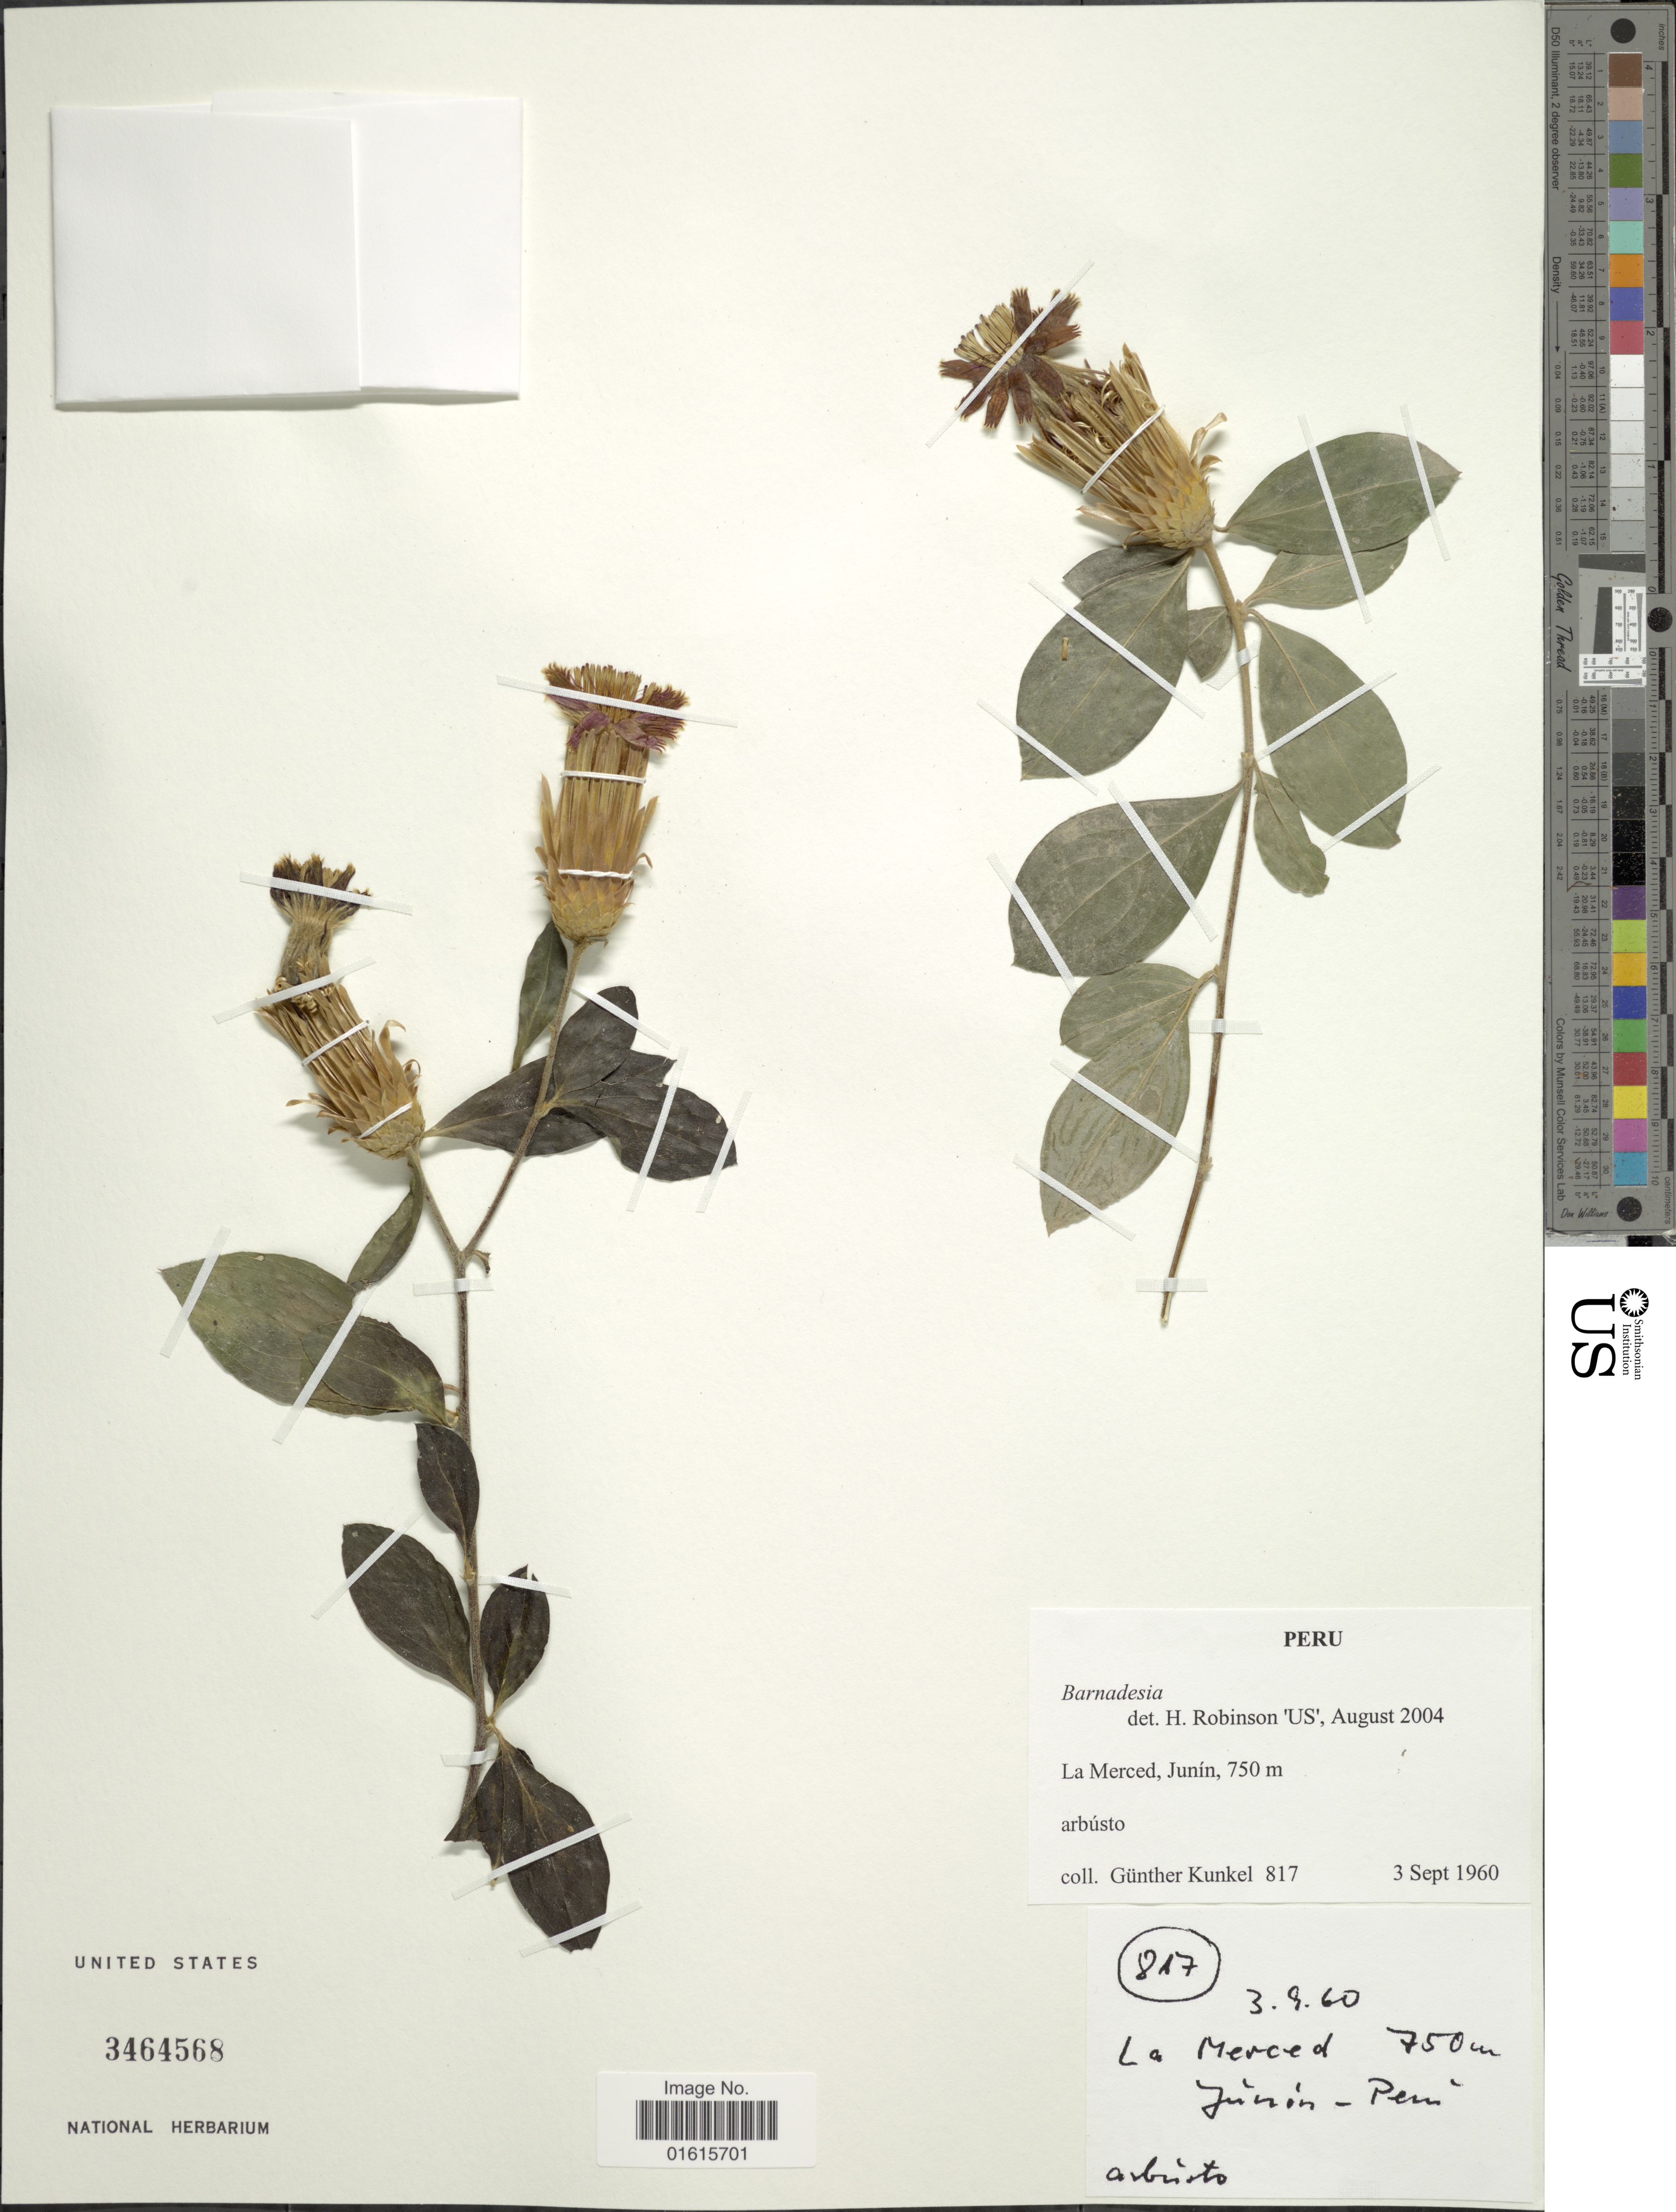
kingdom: Plantae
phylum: Tracheophyta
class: Magnoliopsida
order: Asterales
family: Asteraceae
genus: Barnadesia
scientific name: Barnadesia caryophylla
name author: (Vell.) S.F. Blake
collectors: G. Kunkel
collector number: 817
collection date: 1960-09-03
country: Peru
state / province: Junín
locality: La Merced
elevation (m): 750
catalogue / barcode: US 3464568